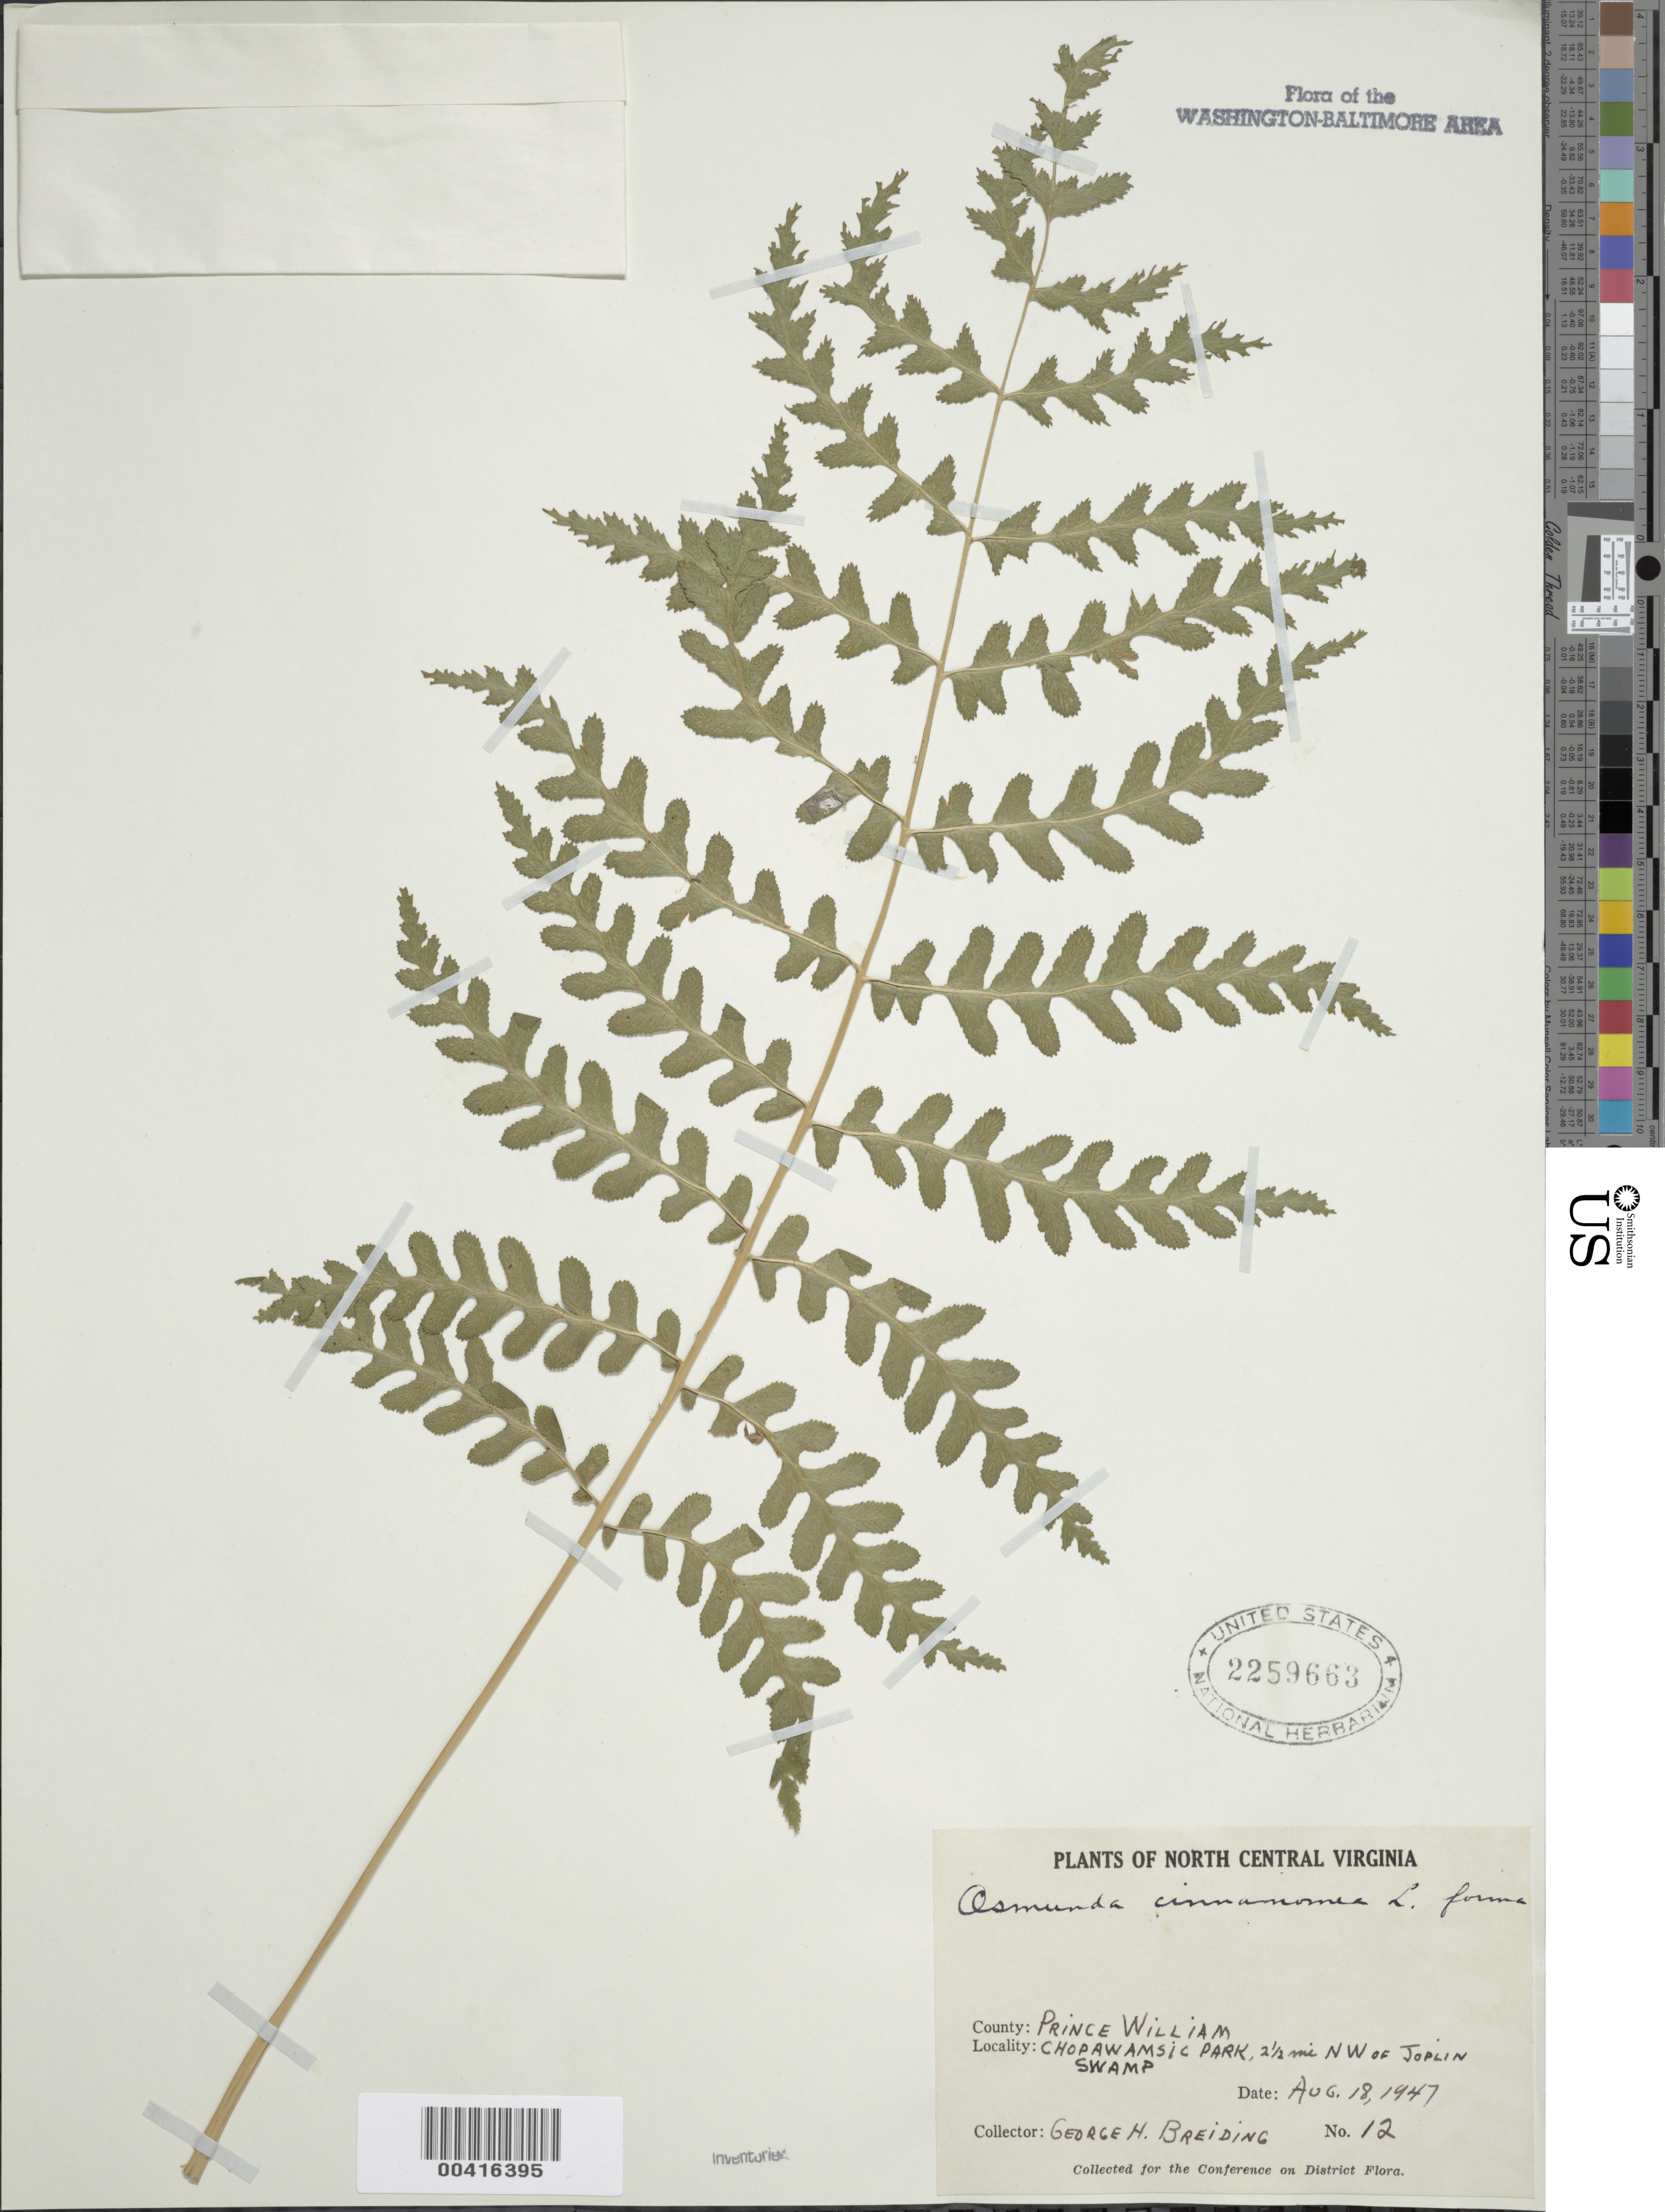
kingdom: Plantae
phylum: Tracheophyta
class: Polypodiopsida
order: Osmundales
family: Osmundaceae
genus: Osmundastrum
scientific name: Osmundastrum cinnamomeum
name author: (L.) C. Presl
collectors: G. Breiding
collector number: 12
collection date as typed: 18 Aug 1947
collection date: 1947-08-18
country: United States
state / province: Virginia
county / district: Prince William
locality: Chopawamsic Park, northwest of Joplin swamp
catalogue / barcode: US 2259663